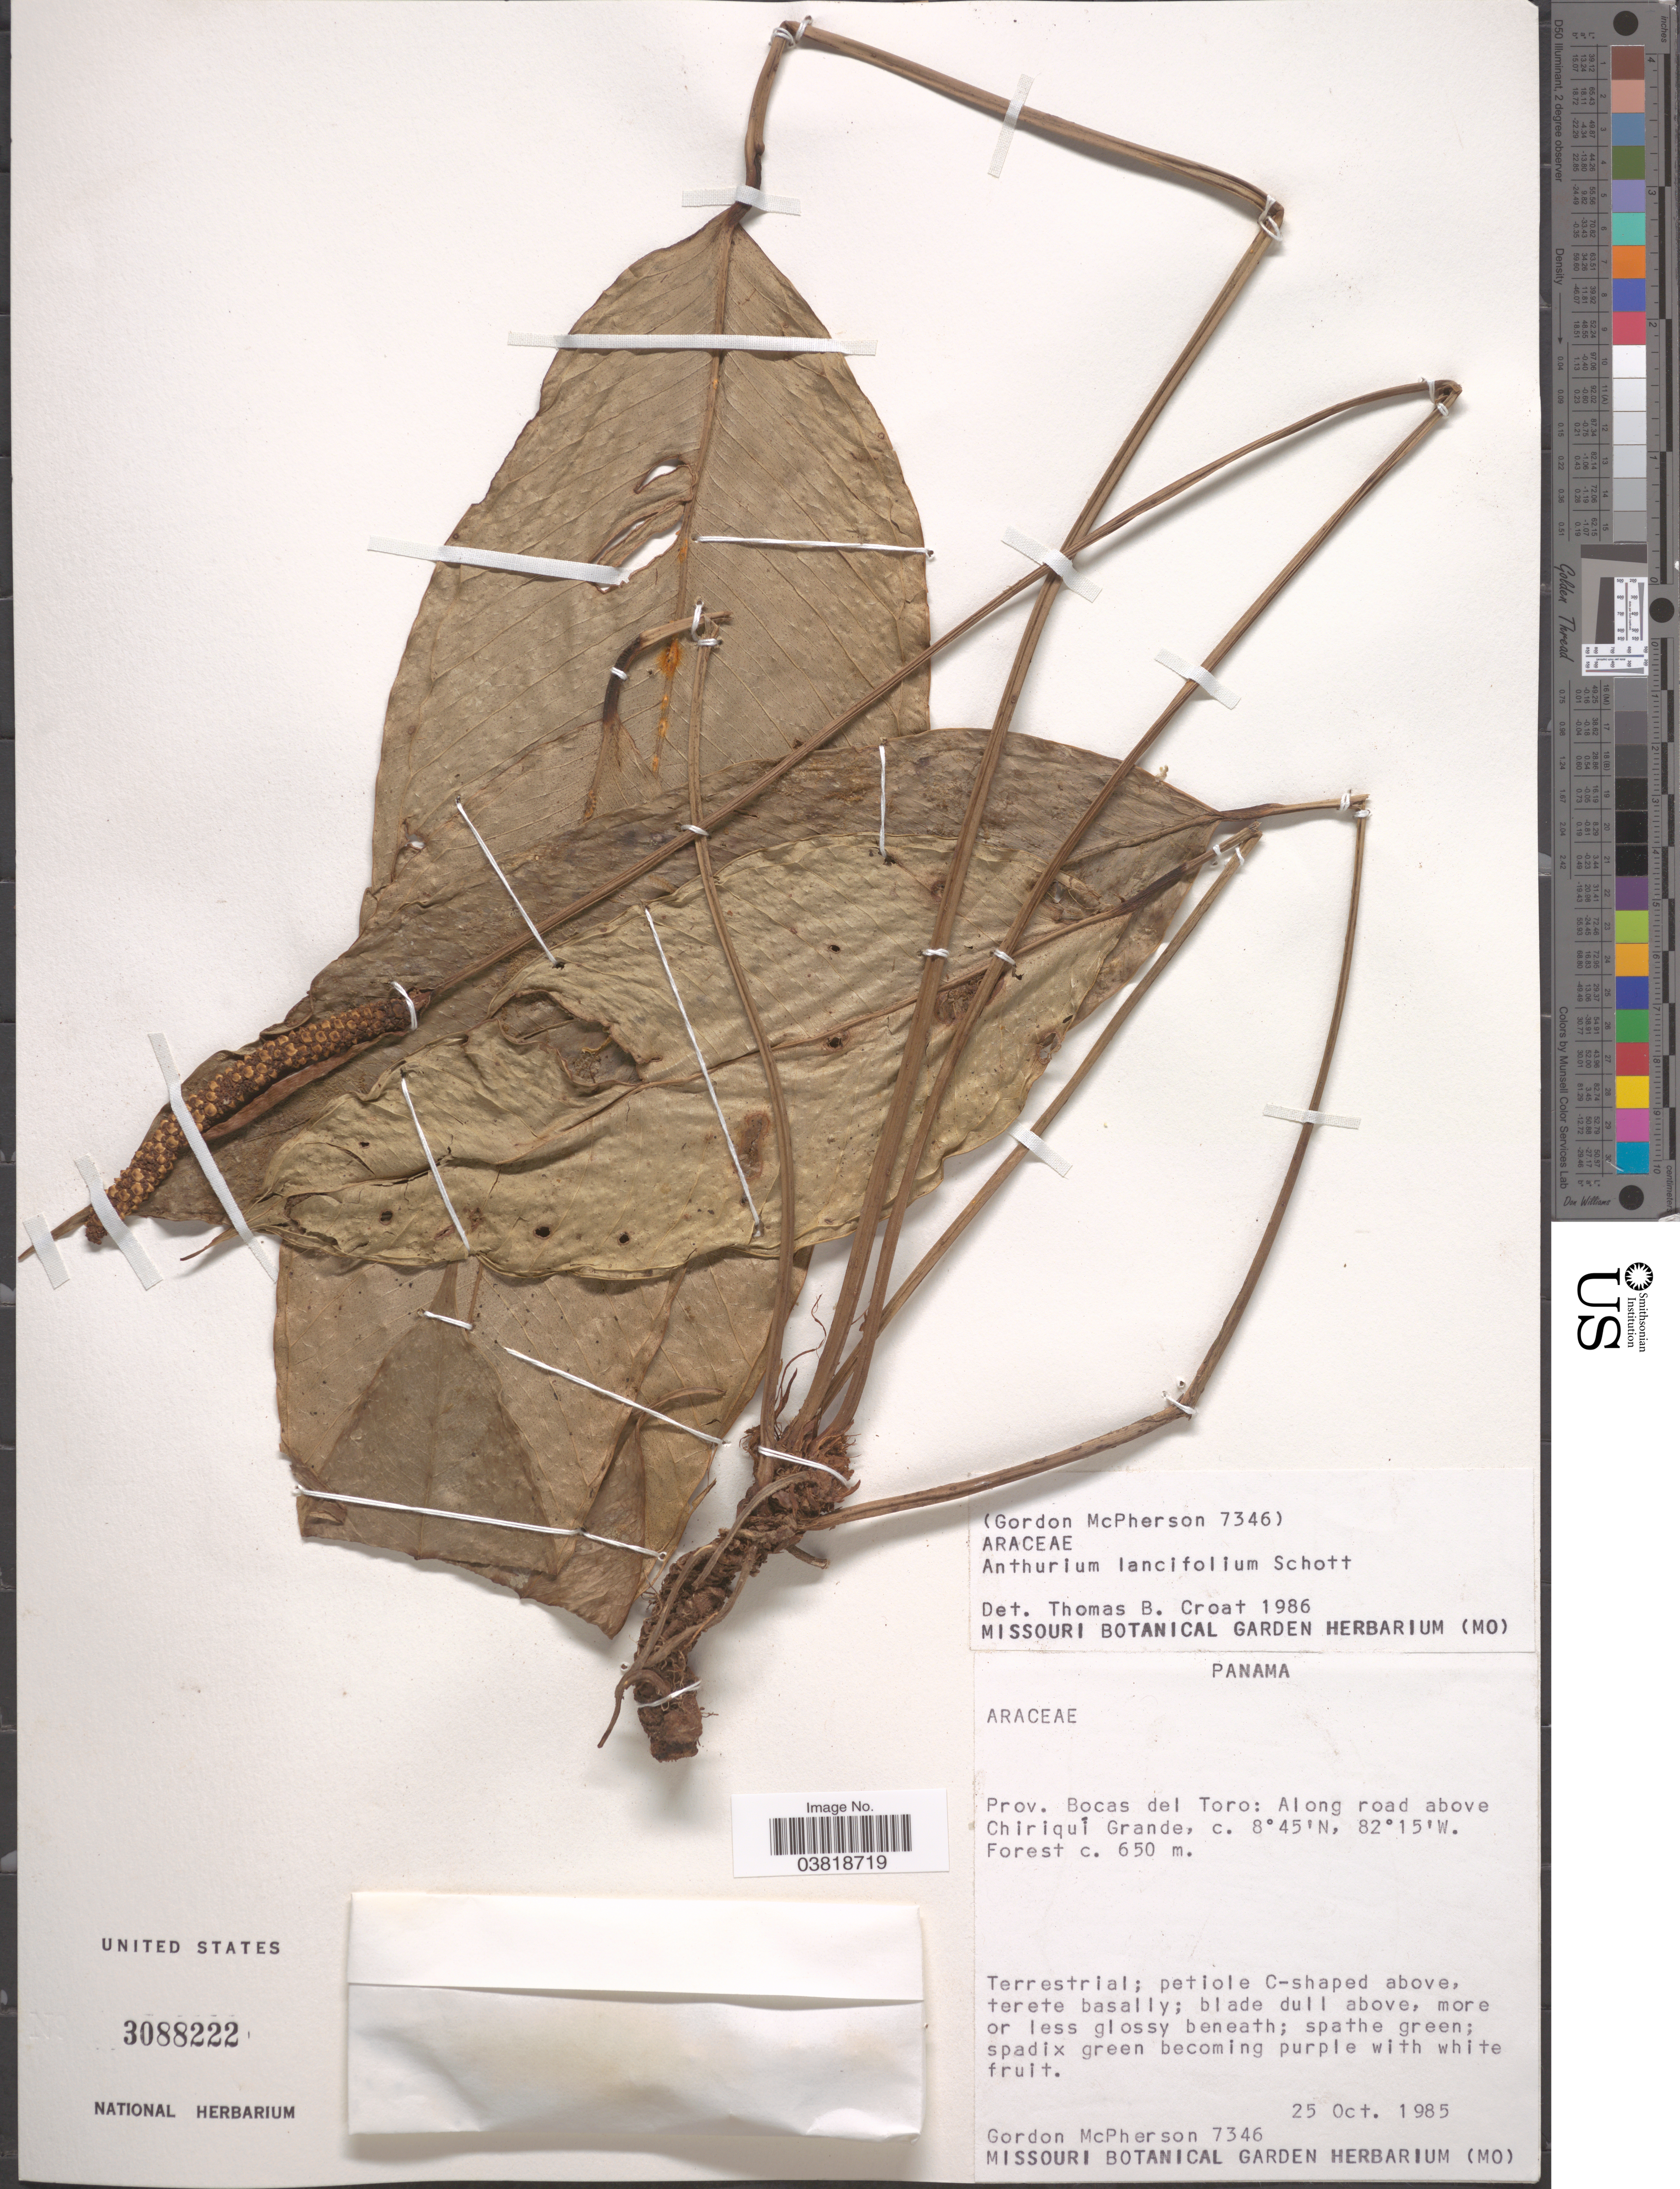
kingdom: Plantae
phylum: Tracheophyta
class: Liliopsida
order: Alismatales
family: Araceae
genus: Anthurium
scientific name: Anthurium lancifolium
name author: Schott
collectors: G. McPherson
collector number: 7346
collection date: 1985-10-25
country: Panama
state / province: Bocas del Toro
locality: Along road above Chiriquí Grande.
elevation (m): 650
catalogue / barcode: US 3088222